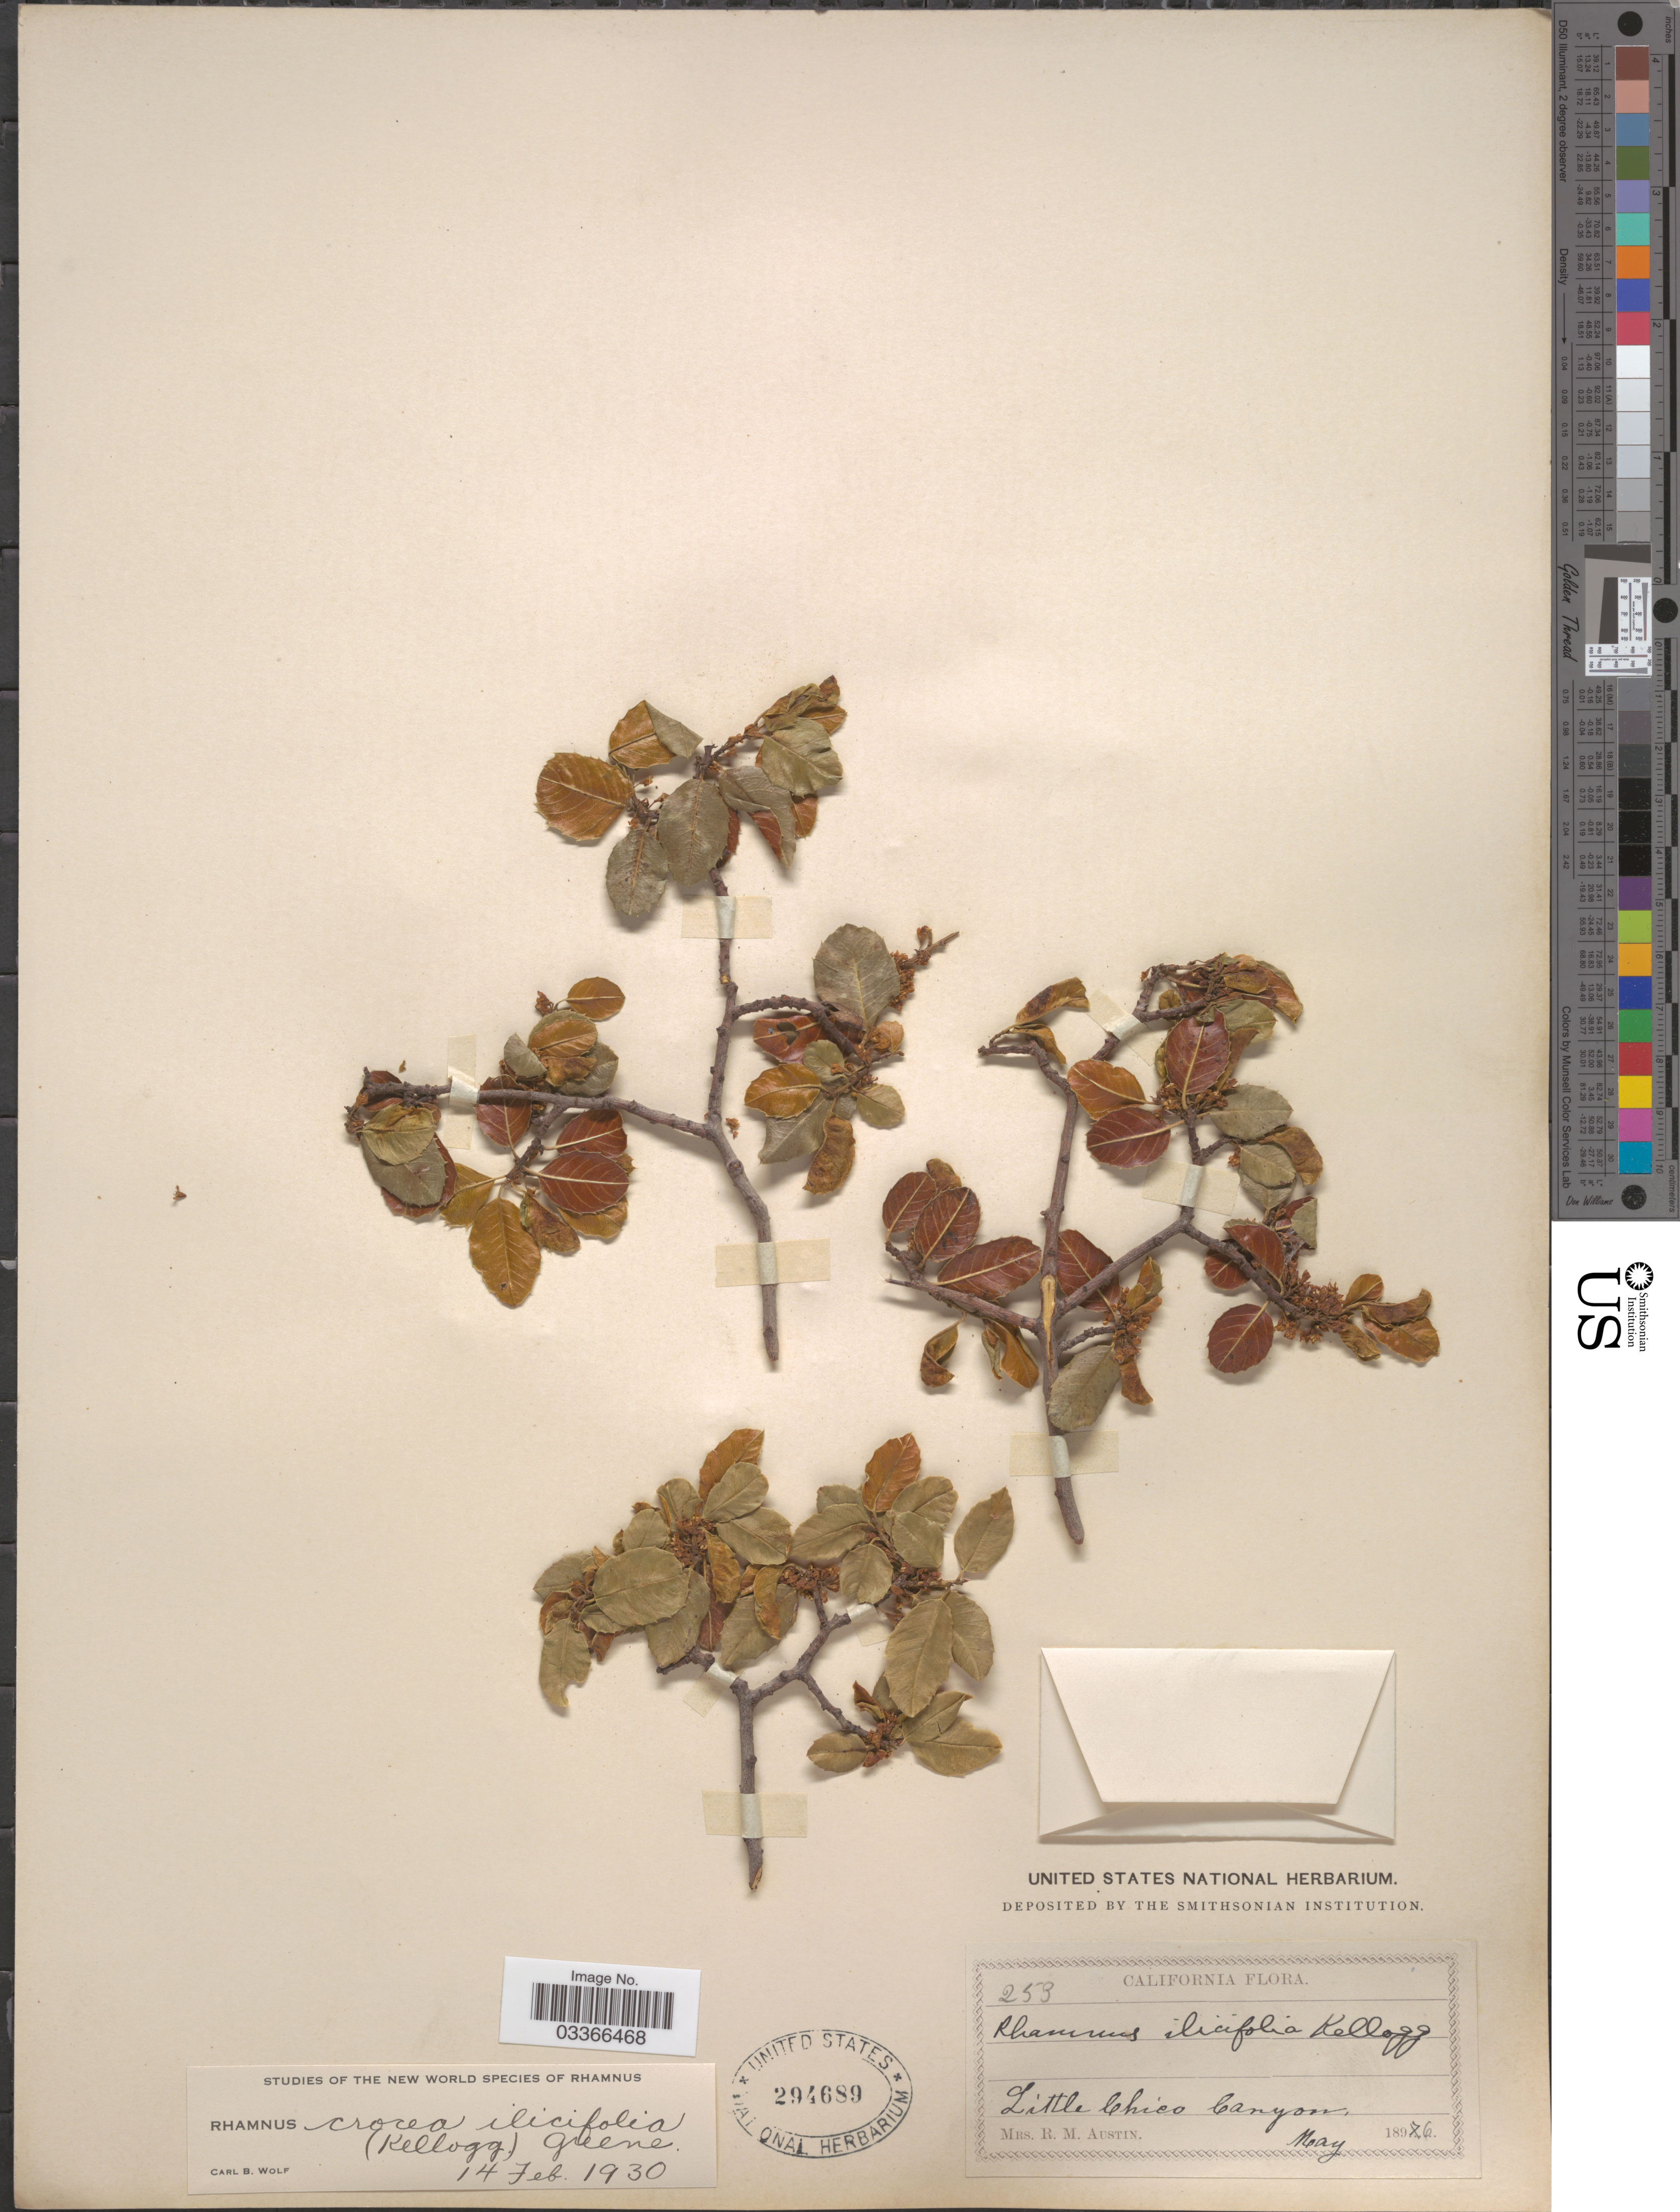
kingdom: Plantae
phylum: Tracheophyta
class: Magnoliopsida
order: Rosales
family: Rhamnaceae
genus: Rhamnus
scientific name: Rhamnus crocea var. ilicifolia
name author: (Kellogg) Greene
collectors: R. Austin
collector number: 253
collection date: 1896-05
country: United States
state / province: California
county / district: Butte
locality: Little Chico Canyon.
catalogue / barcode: US 294689